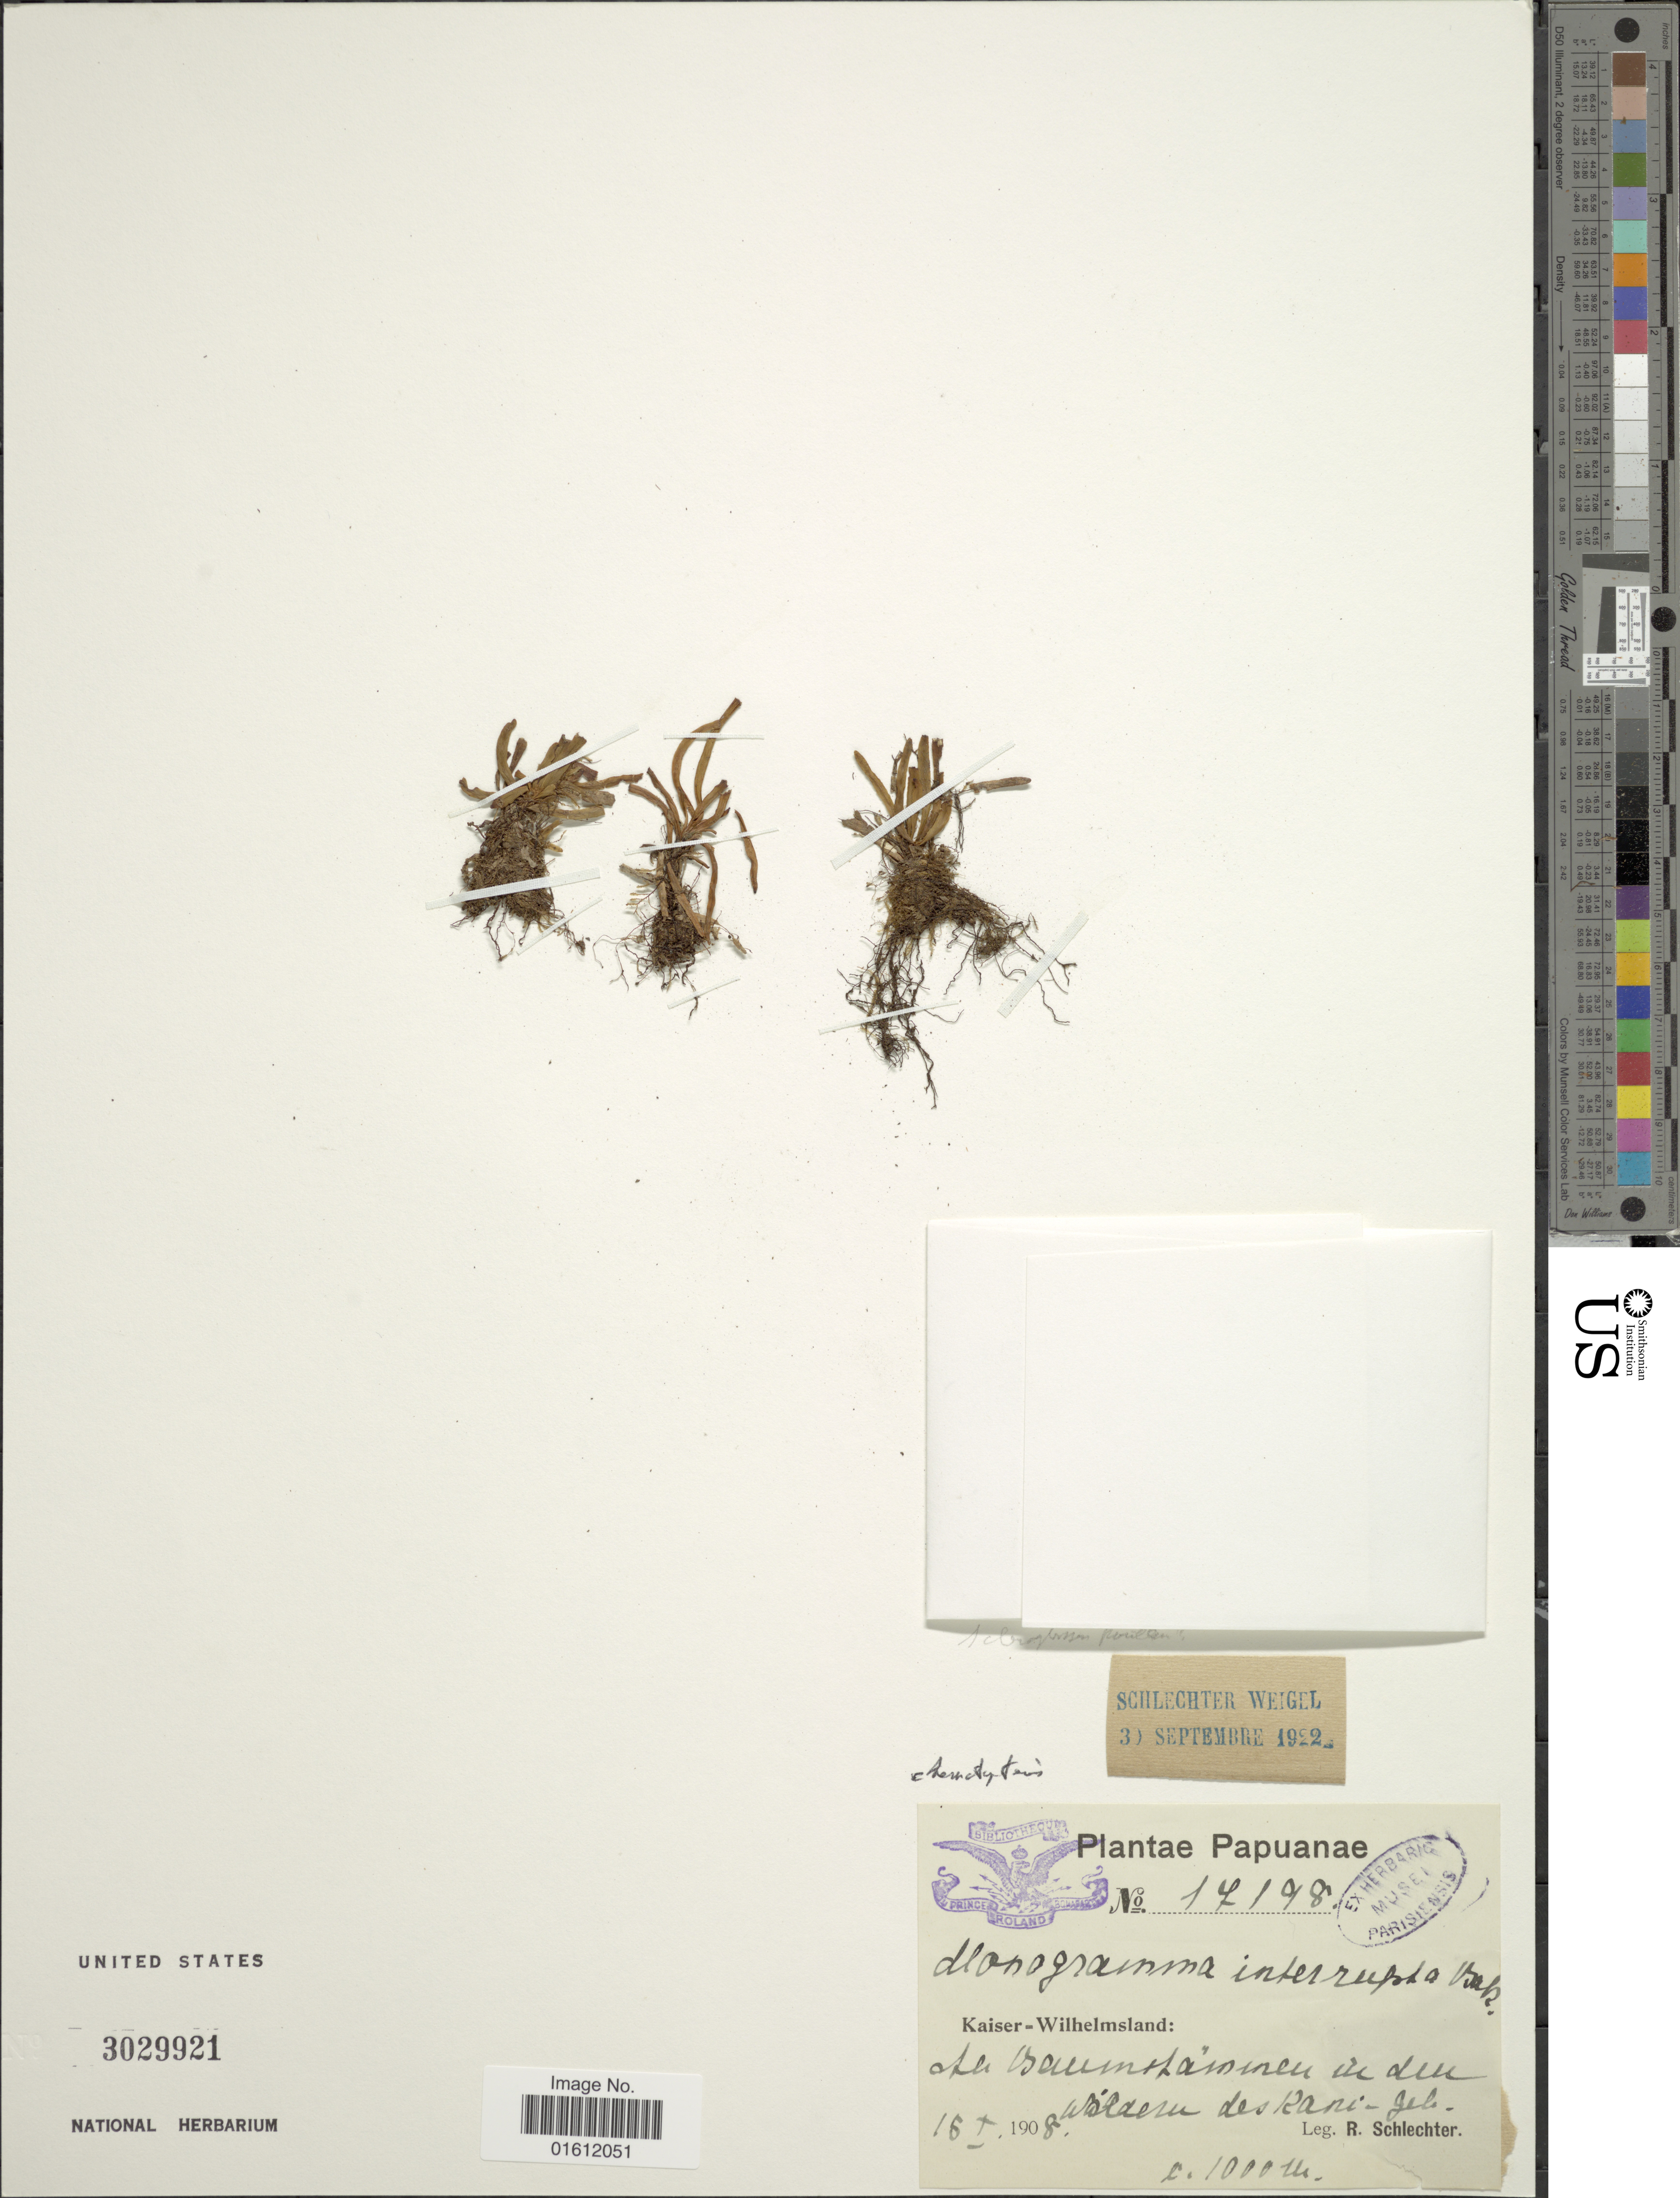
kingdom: Plantae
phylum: Tracheophyta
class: Polypodiopsida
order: Polypodiales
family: Polypodiaceae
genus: Oreogrammitis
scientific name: Oreogrammitis interrupta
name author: (Baker) Parris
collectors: F. R. R. Schlechter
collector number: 17198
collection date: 1908-01-16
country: Papua New Guinea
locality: Kaiser-Wilhelsmland: An Baumshämmen in den Wäldern des Kani-geb.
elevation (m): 1000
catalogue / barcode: US 3029921